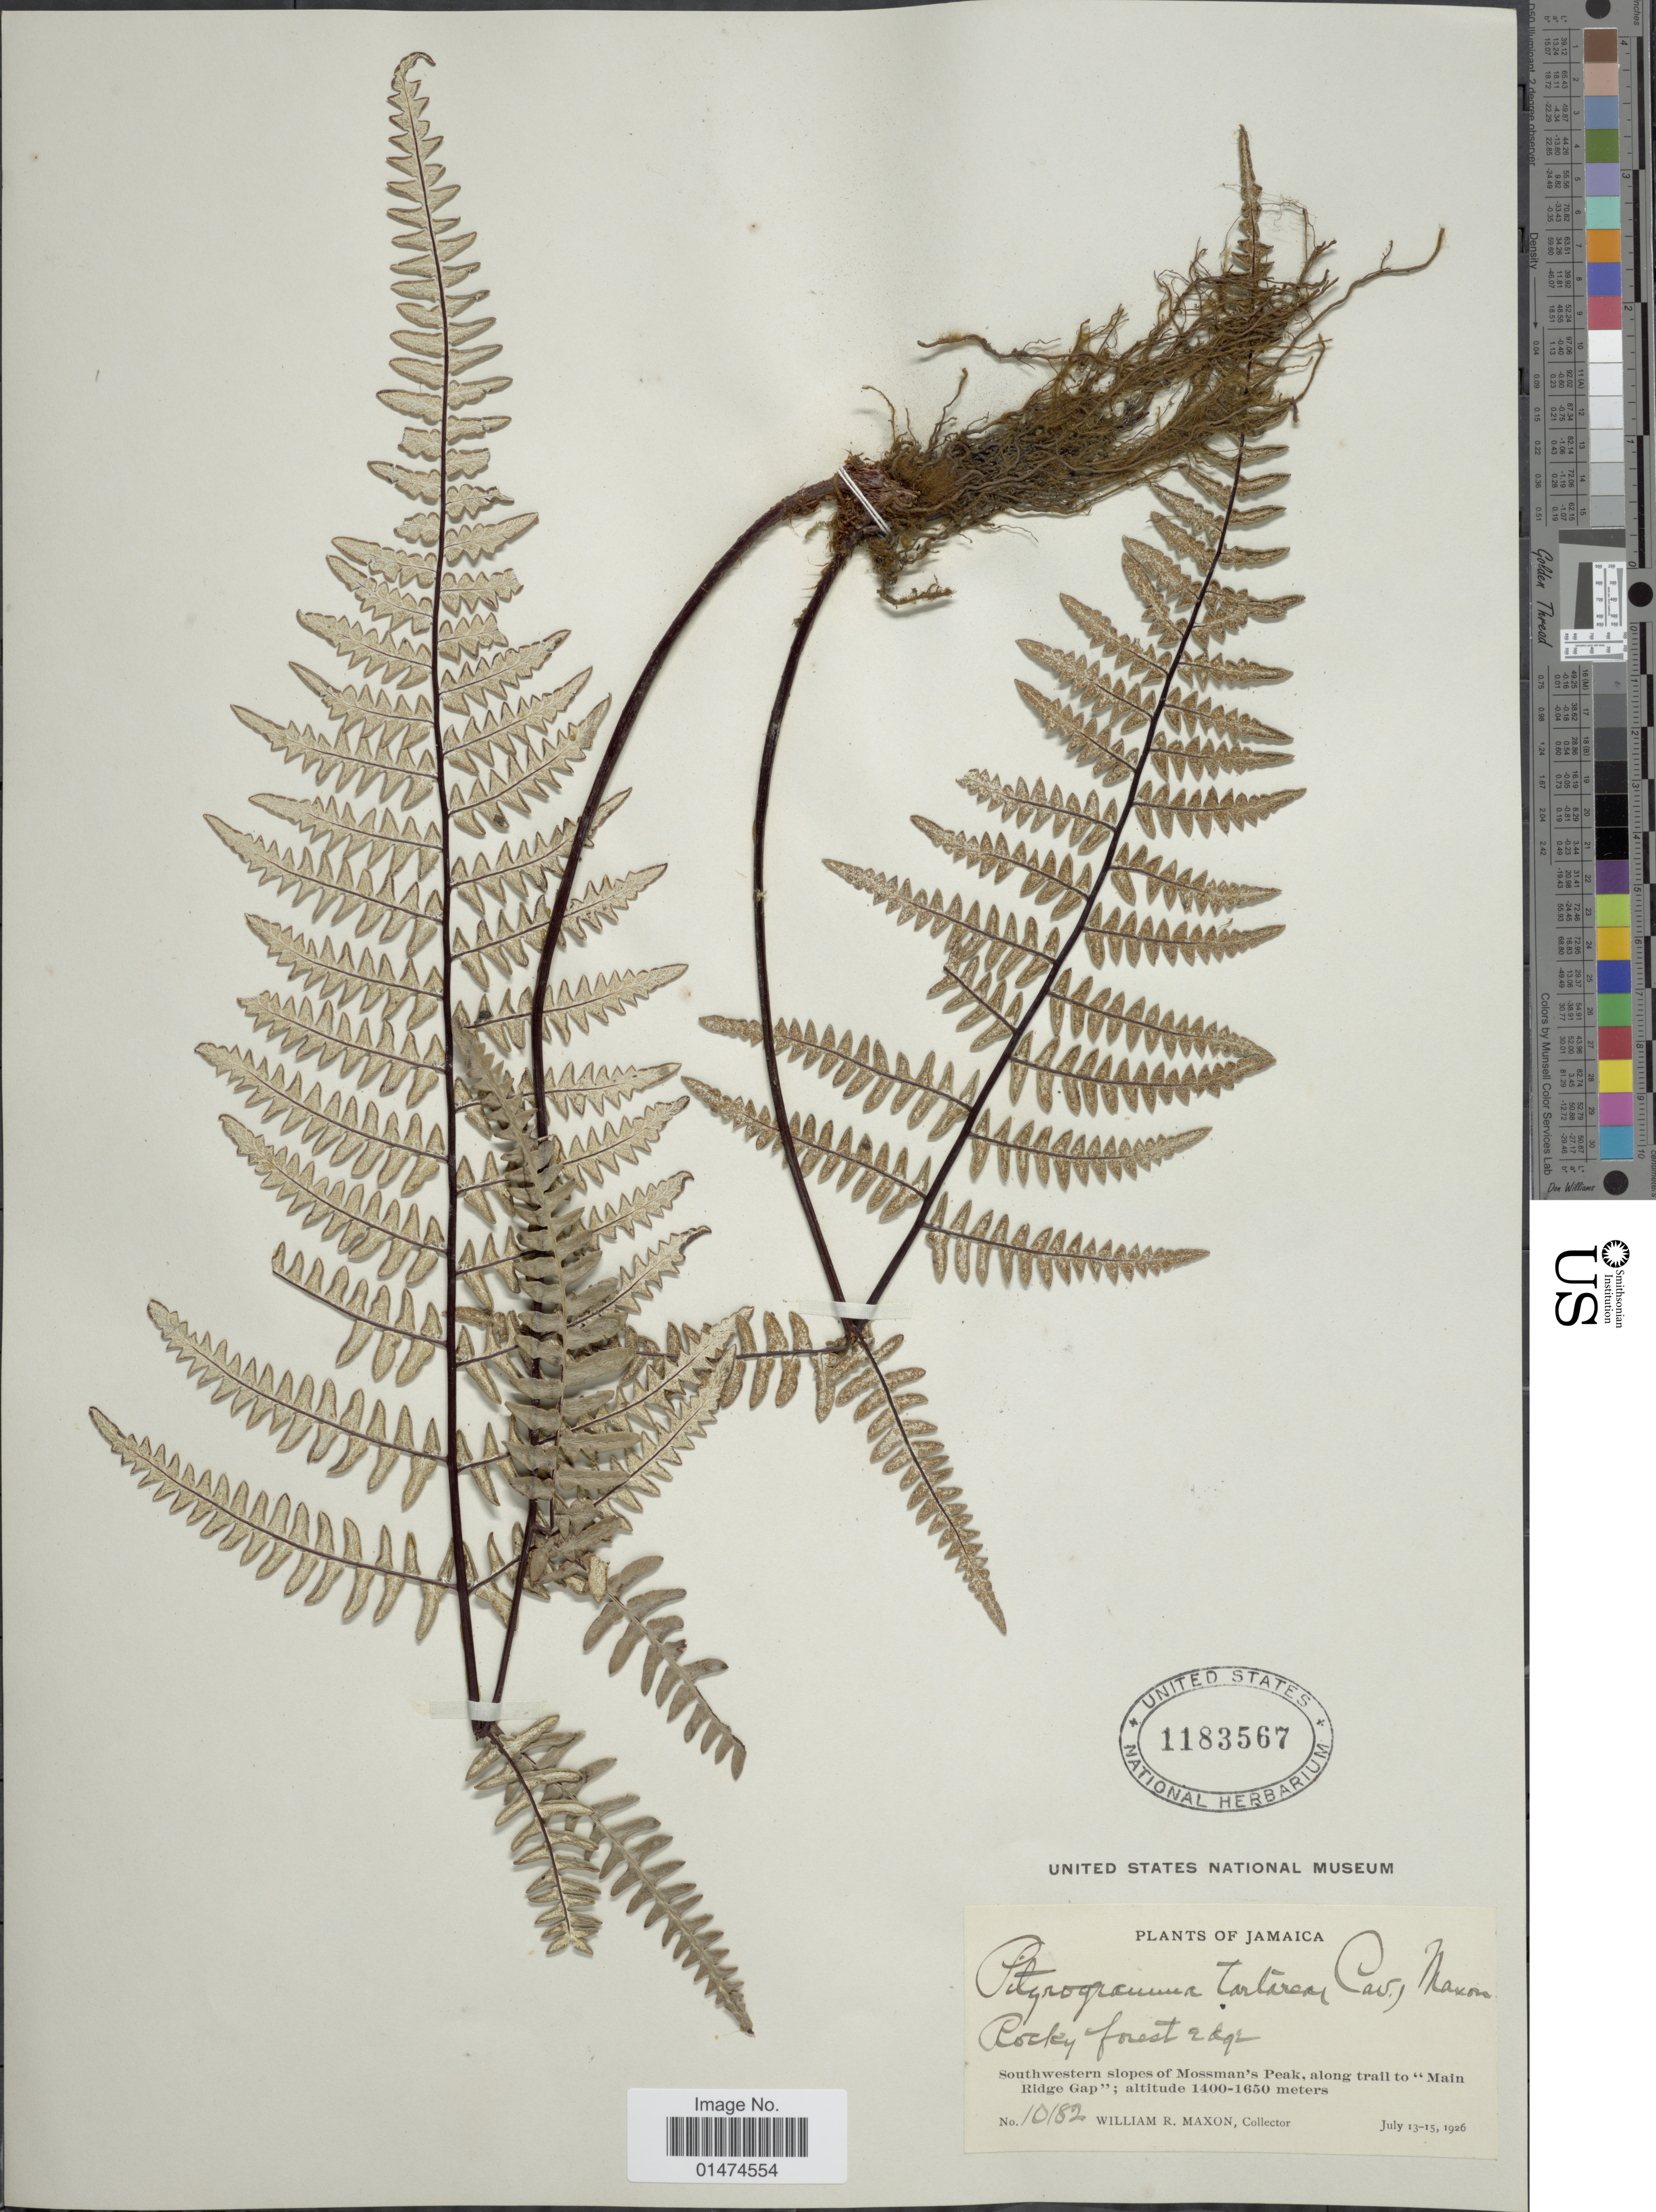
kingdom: Plantae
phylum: Tracheophyta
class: Polypodiopsida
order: Polypodiales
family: Pteridaceae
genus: Pityrogramma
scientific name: Pityrogramma ebenea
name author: (L.) Proctor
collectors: W. R. Maxon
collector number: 10182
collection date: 1926-07-13/1926-07-15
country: Jamaica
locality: Jamaica. Southwestern slopes Mossman's Peak, along trail to "Main Ridge Gap".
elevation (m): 1400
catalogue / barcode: US 1183567